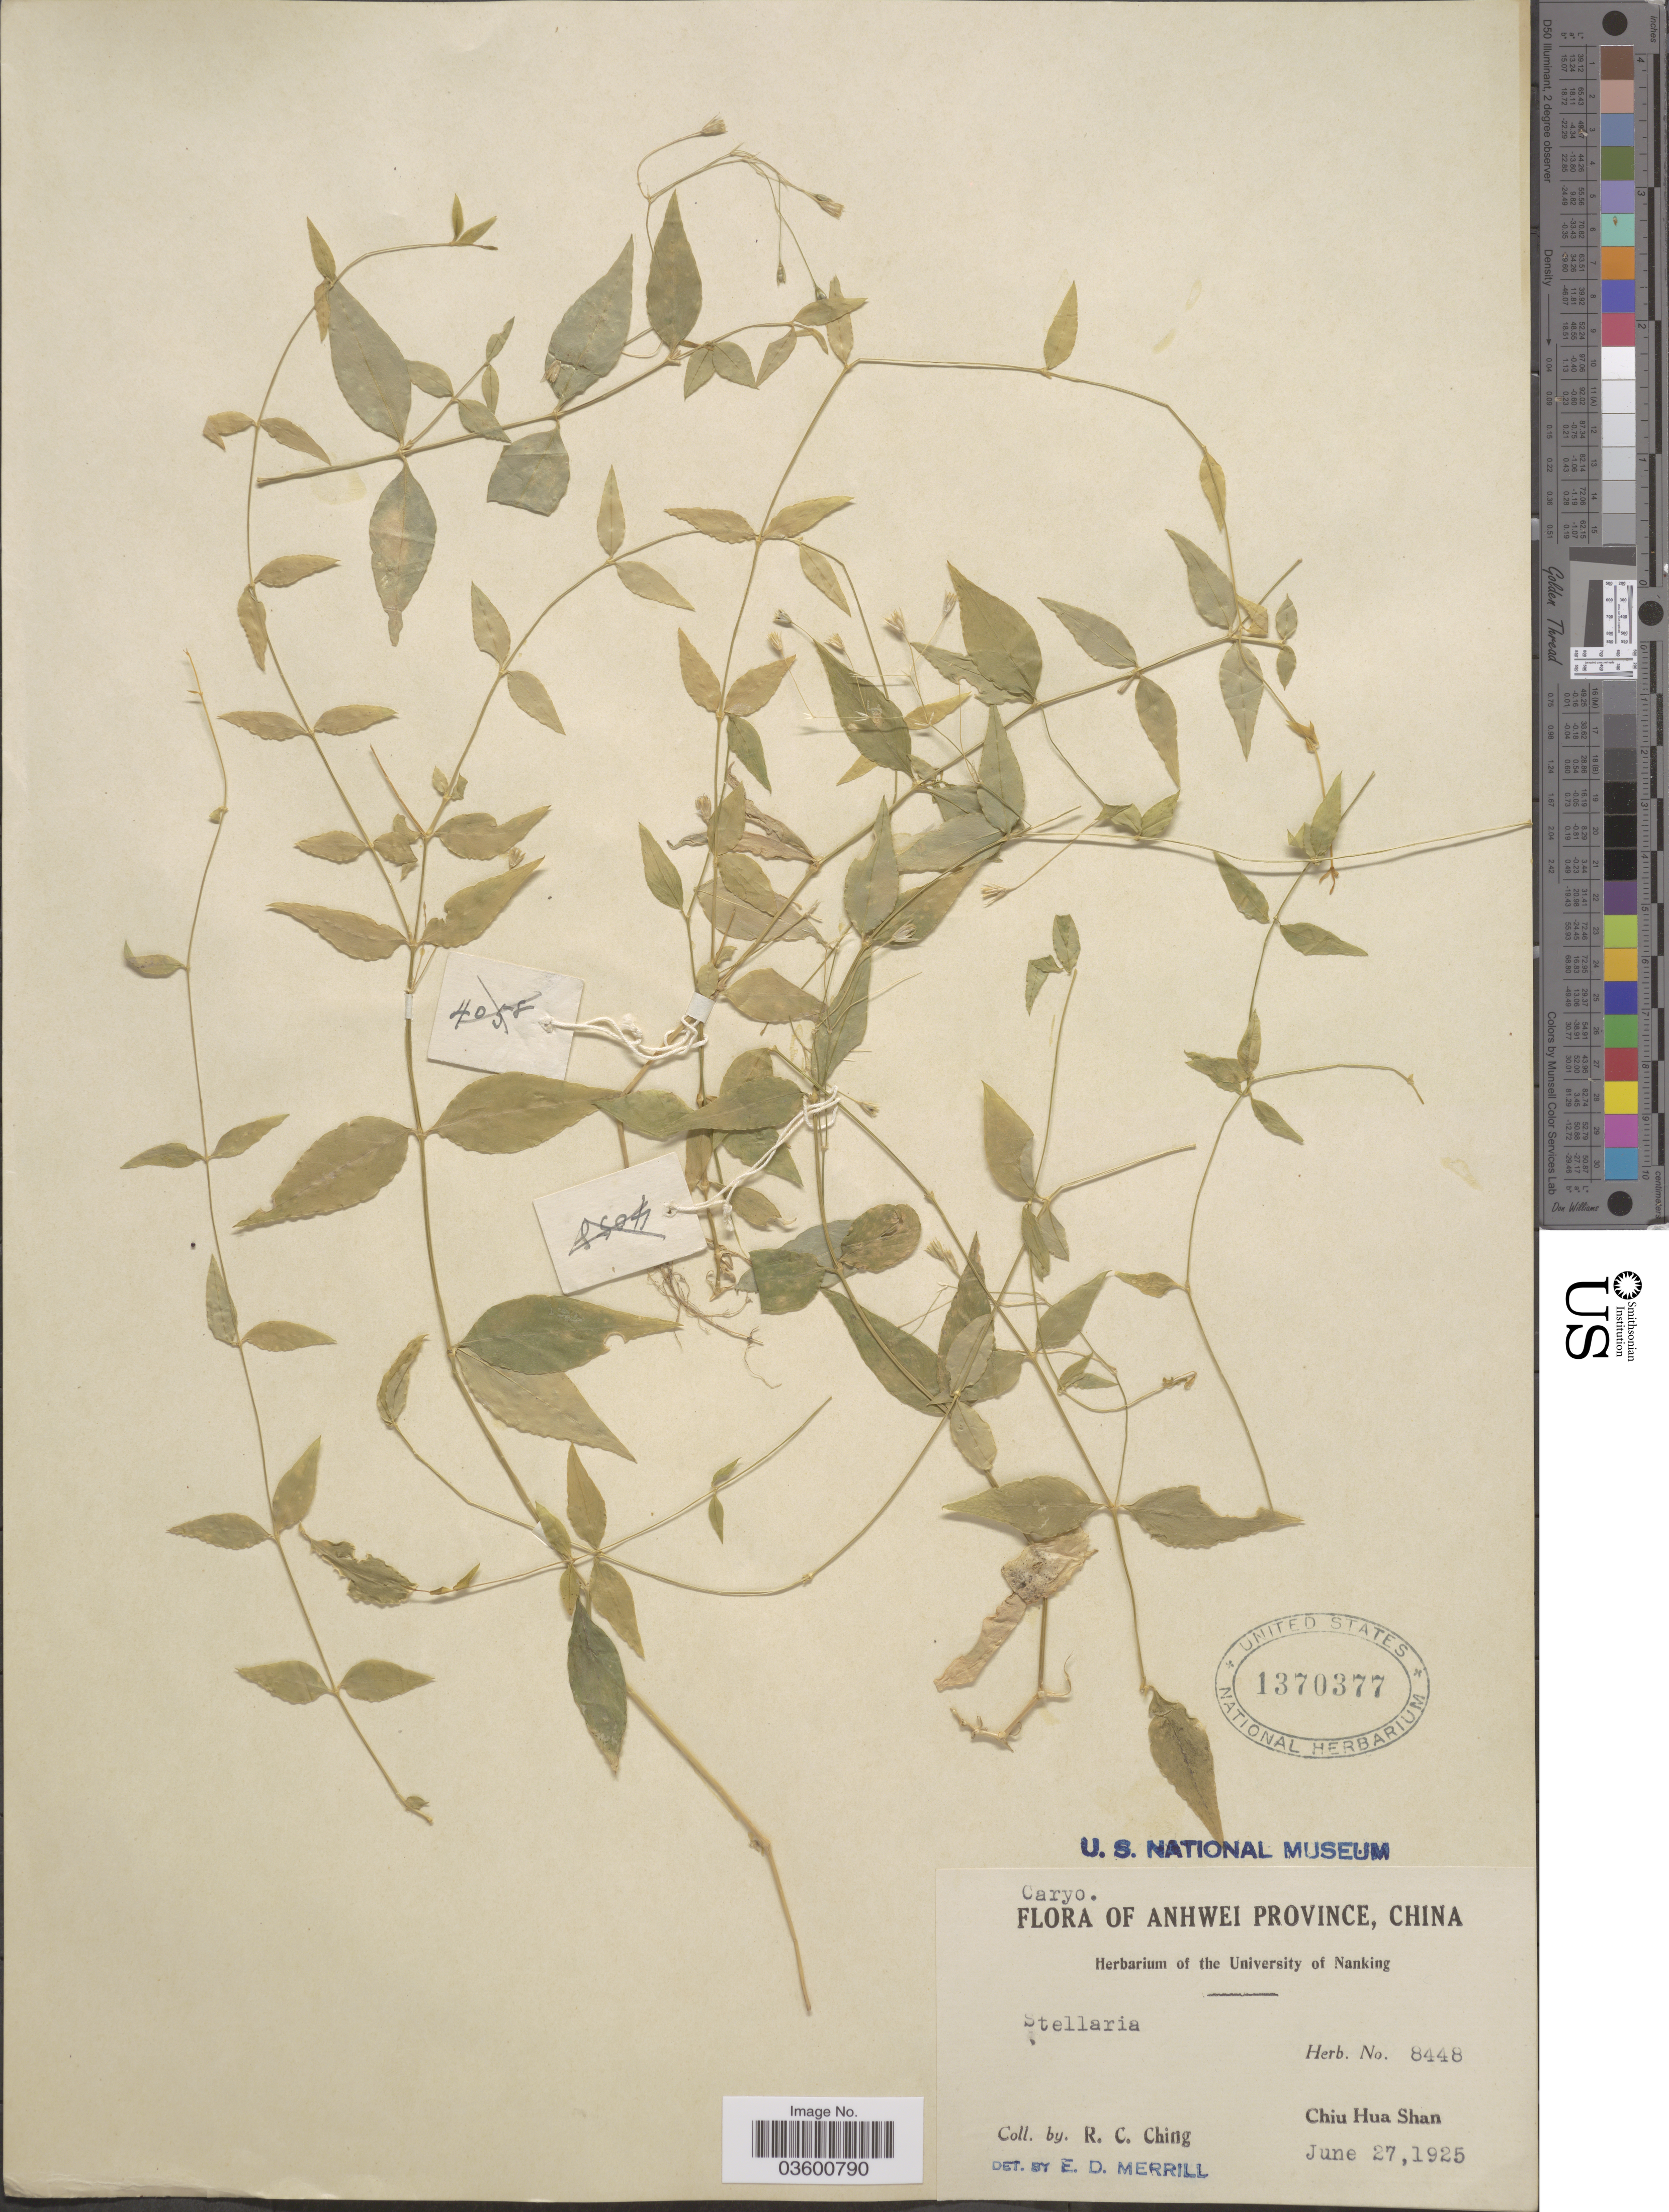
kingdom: Plantae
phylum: Tracheophyta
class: Magnoliopsida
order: Caryophyllales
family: Caryophyllaceae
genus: Stellaria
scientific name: Stellaria sp.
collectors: R. C. Ching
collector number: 8448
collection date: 1925-06-27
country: China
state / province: Anhui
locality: Anhwei Province. Chiu Hua Shan.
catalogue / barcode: US 1370377